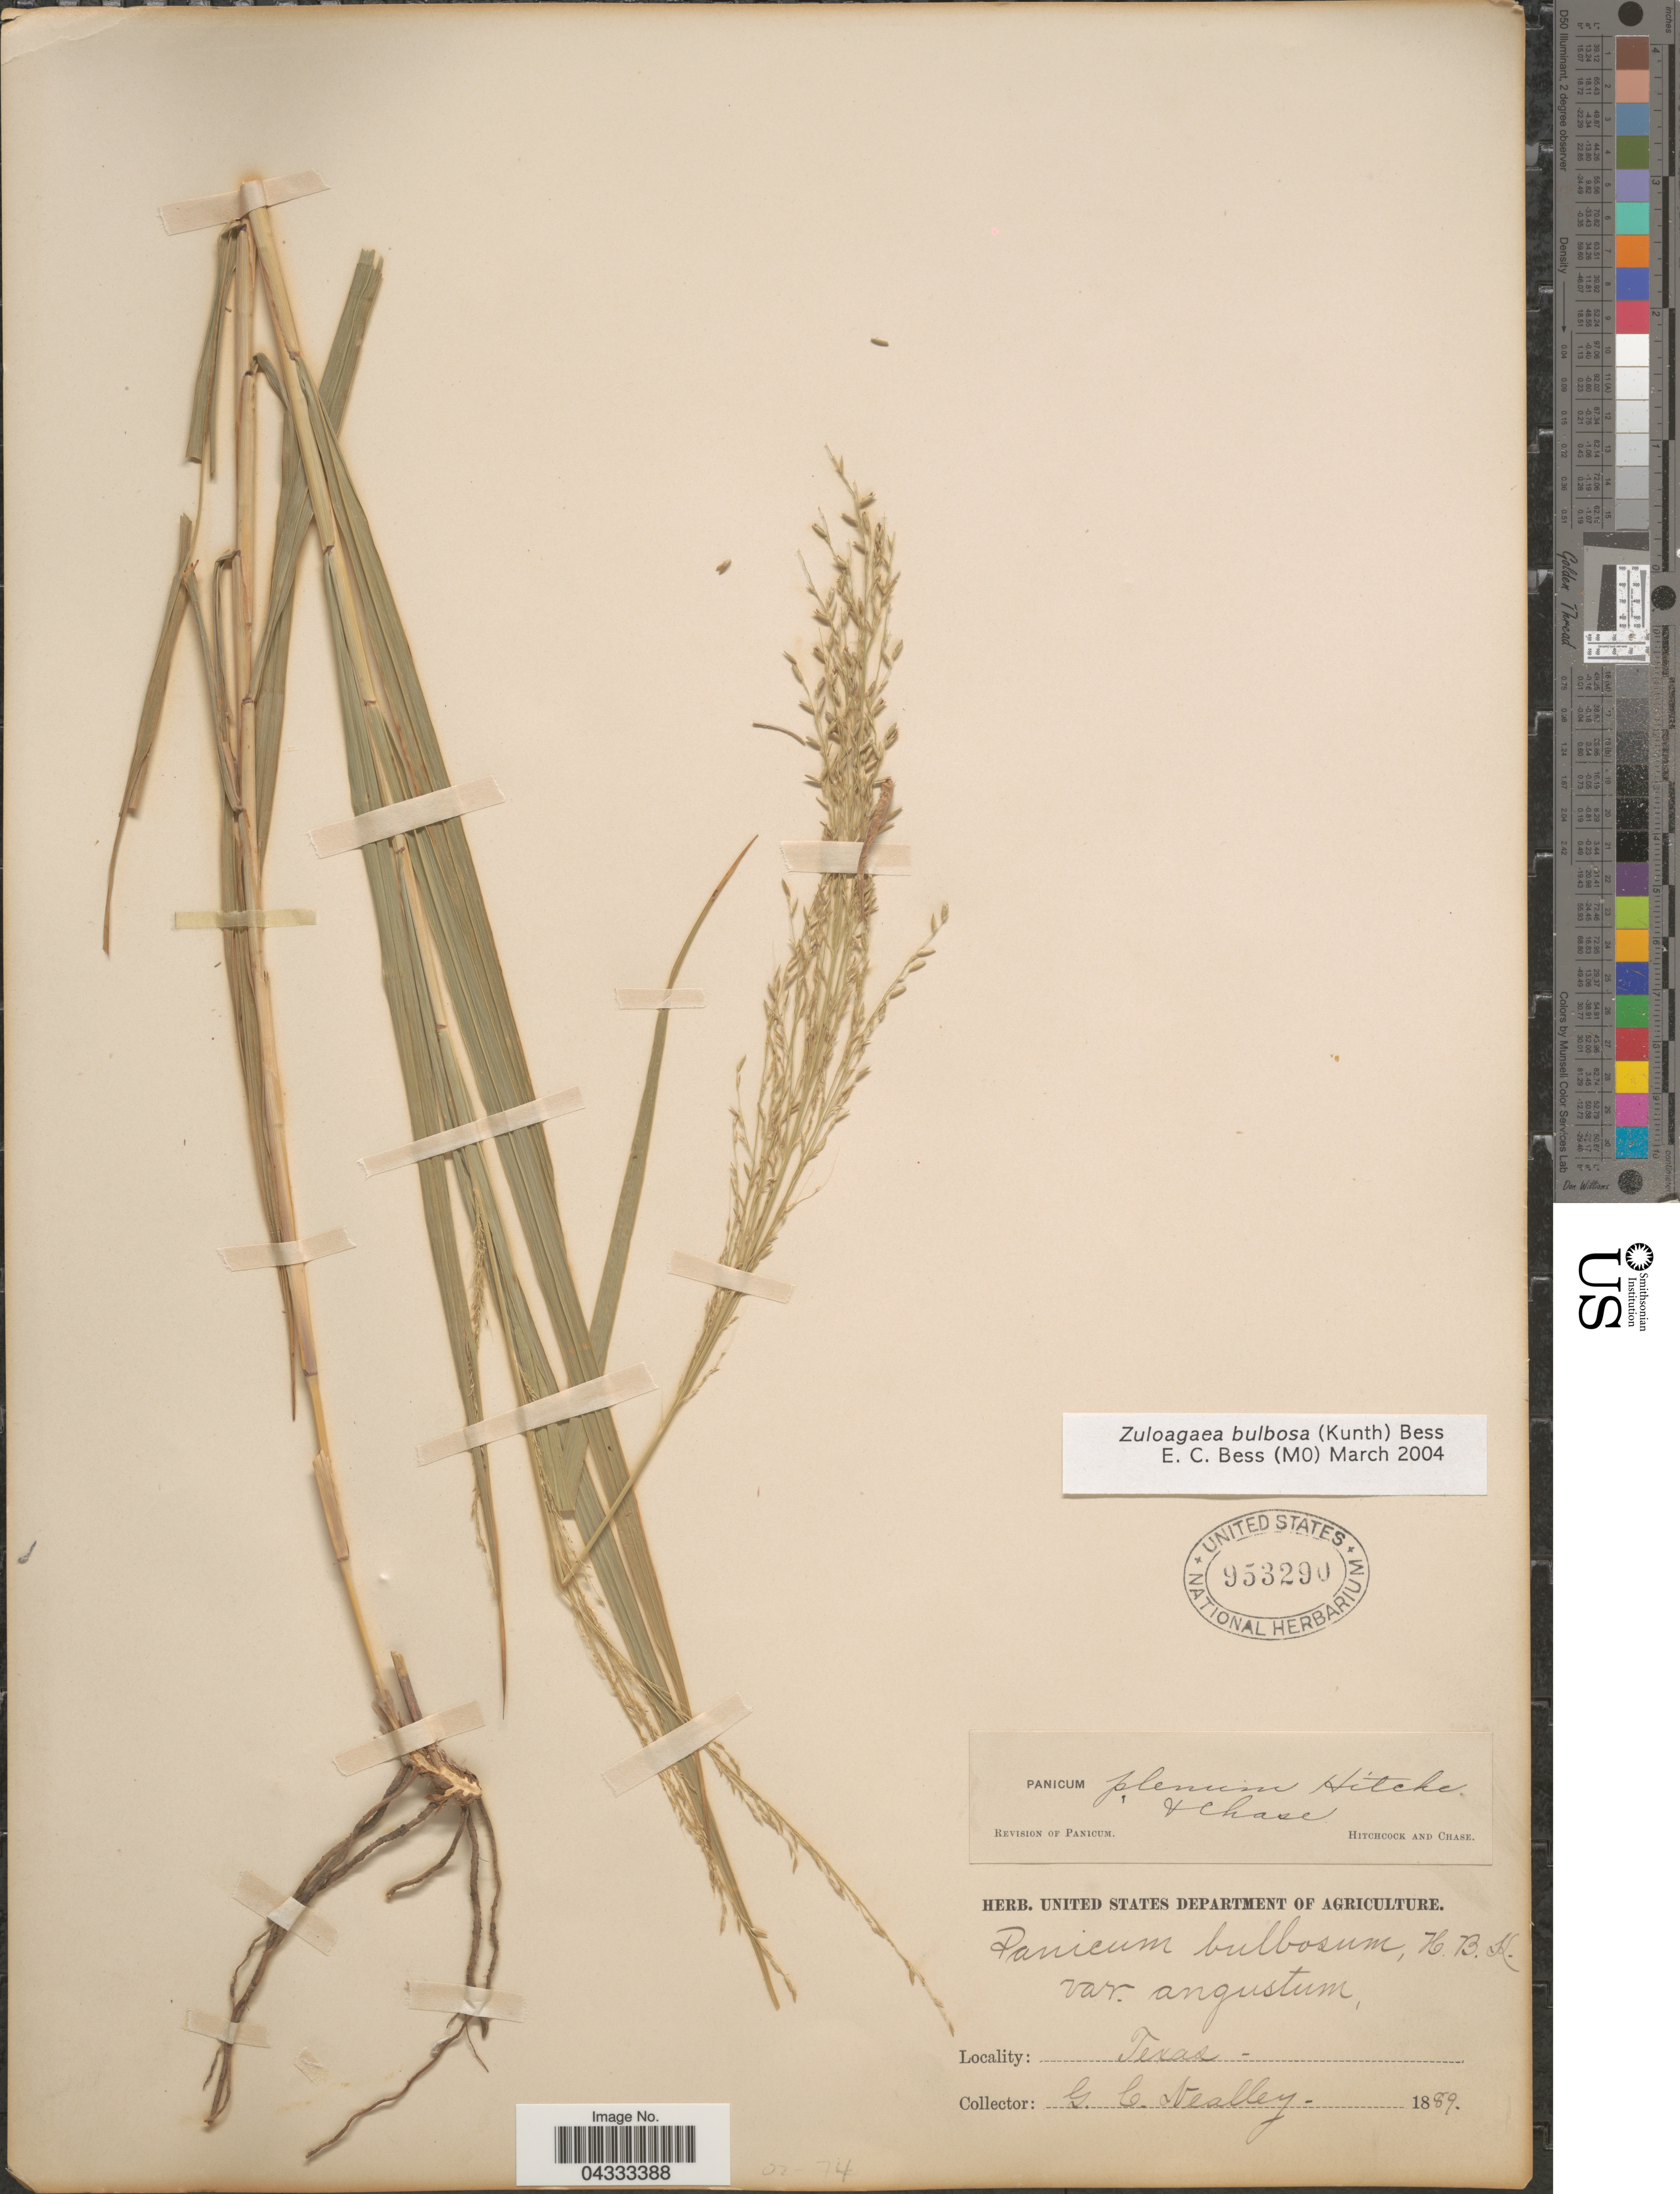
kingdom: Plantae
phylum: Tracheophyta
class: Liliopsida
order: Poales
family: Poaceae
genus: Zuloagaea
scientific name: Zuloagaea bulbosa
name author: (Kunth) E. Bess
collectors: G. C. Nealley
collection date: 1889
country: United States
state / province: Texas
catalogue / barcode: US 953290